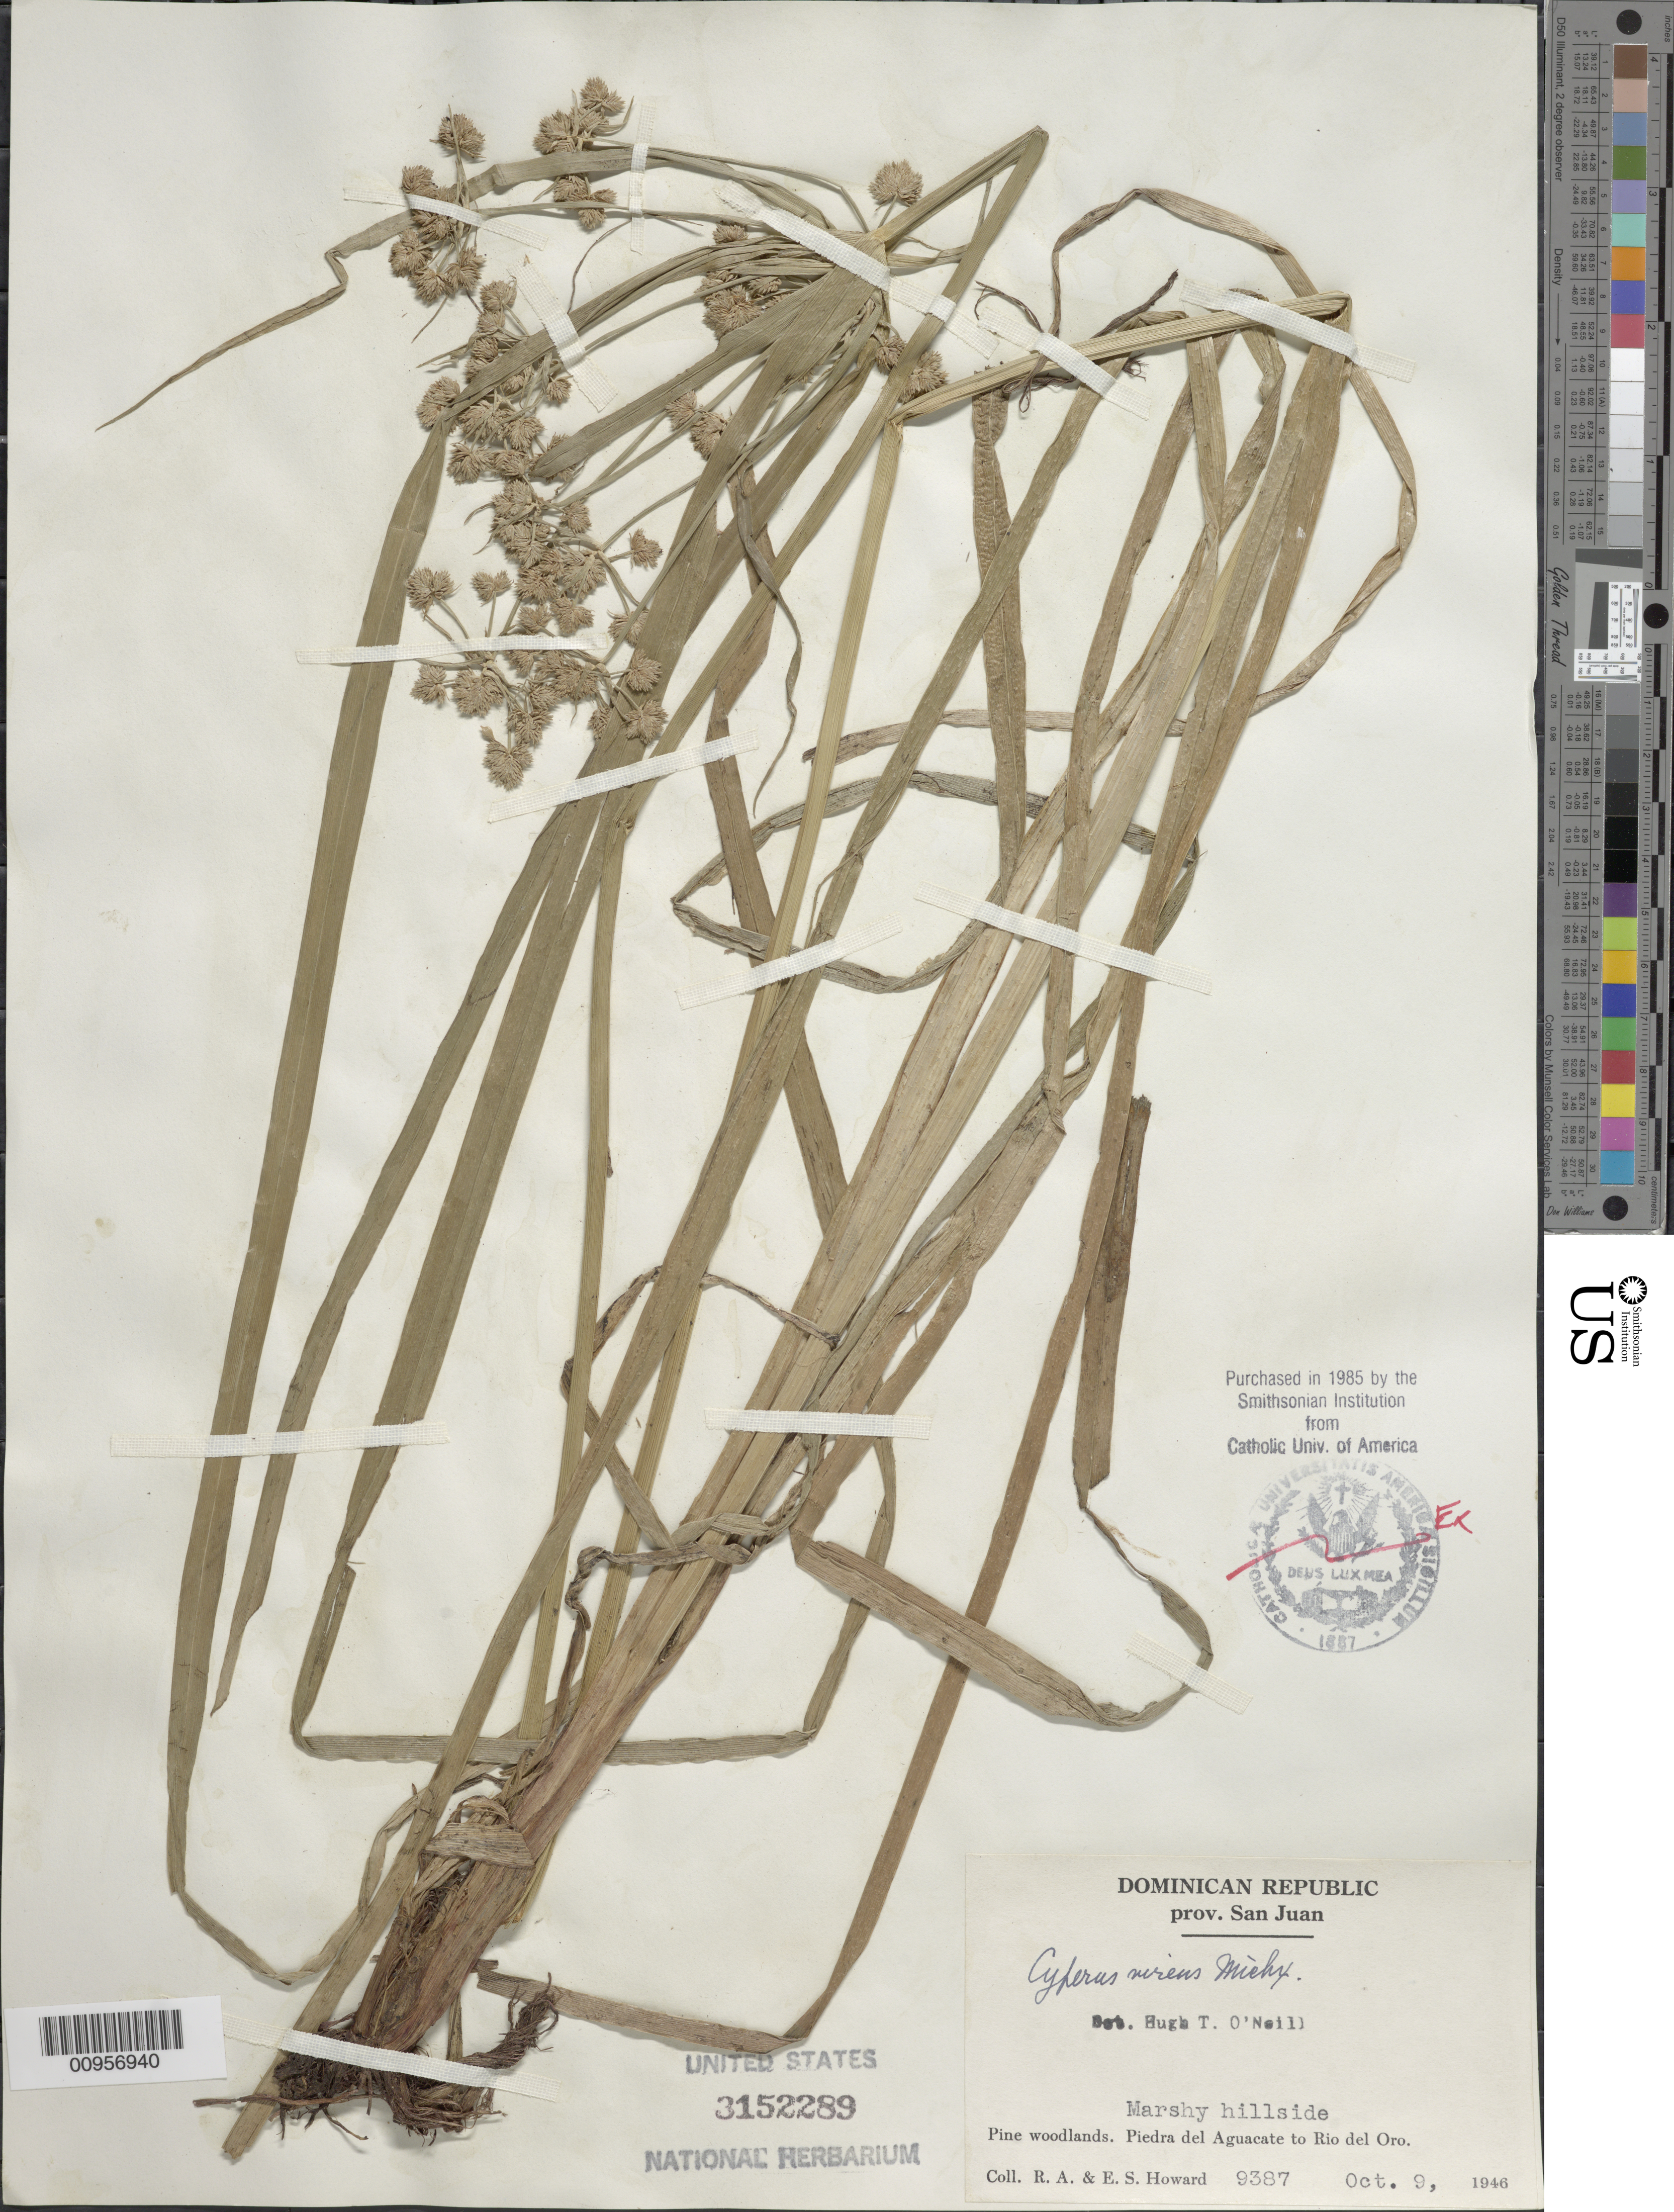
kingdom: Plantae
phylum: Tracheophyta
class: Liliopsida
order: Poales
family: Cyperaceae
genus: Cyperus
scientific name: Cyperus virens var. virens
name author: Michx.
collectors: R. A. Howard & E. S. Howard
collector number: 9387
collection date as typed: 09 Oct 1946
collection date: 1946-10-09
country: Dominican Republic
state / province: San Juan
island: Hispaniola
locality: marshy hillside, pine woodlands, Piedra del Aguacate to Rio del Oro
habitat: Marshy hillside in pine woodlands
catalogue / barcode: US 3152289